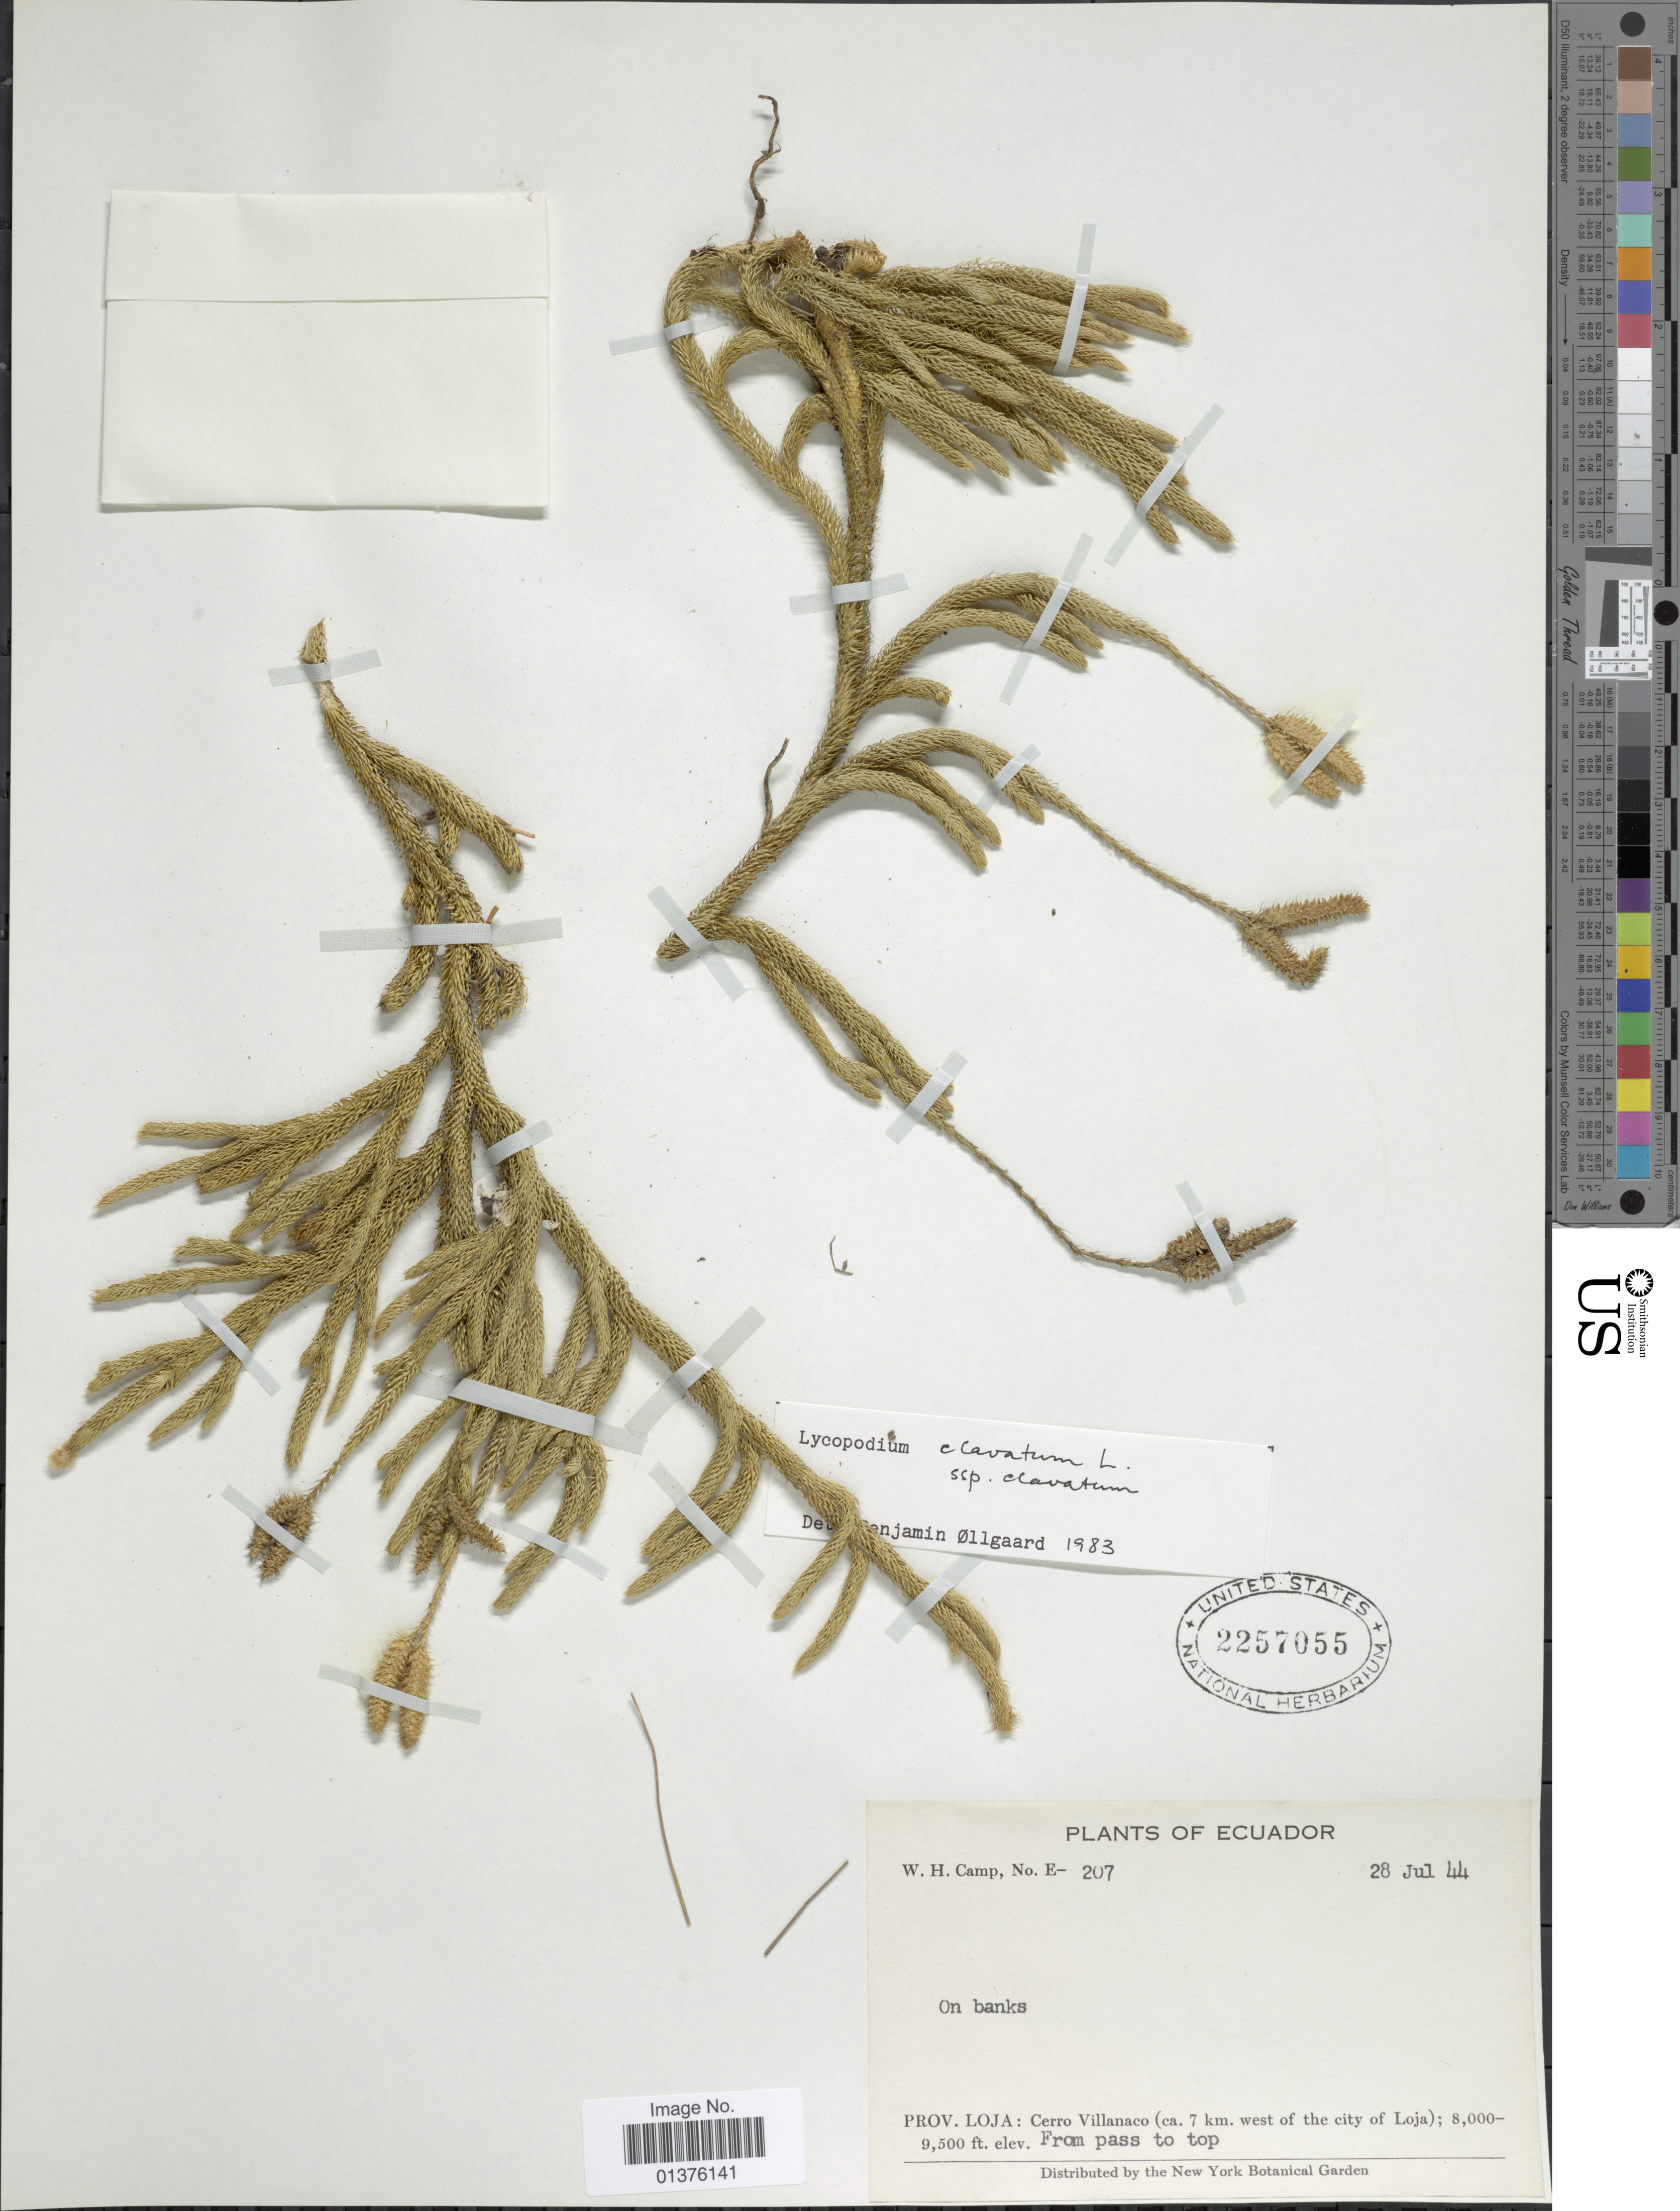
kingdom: Plantae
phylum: Tracheophyta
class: Lycopodiopsida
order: Lycopodiales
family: Lycopodiaceae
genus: Lycopodium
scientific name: Lycopodium clavatum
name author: L.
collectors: W. H. Camp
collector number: E-207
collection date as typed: Transcribed d/m/y: 28/7/44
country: Ecuador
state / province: Loja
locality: Cerro Villanaco(ca. 7km west of the city of Loja), from pass to top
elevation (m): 2438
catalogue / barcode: US 2257055